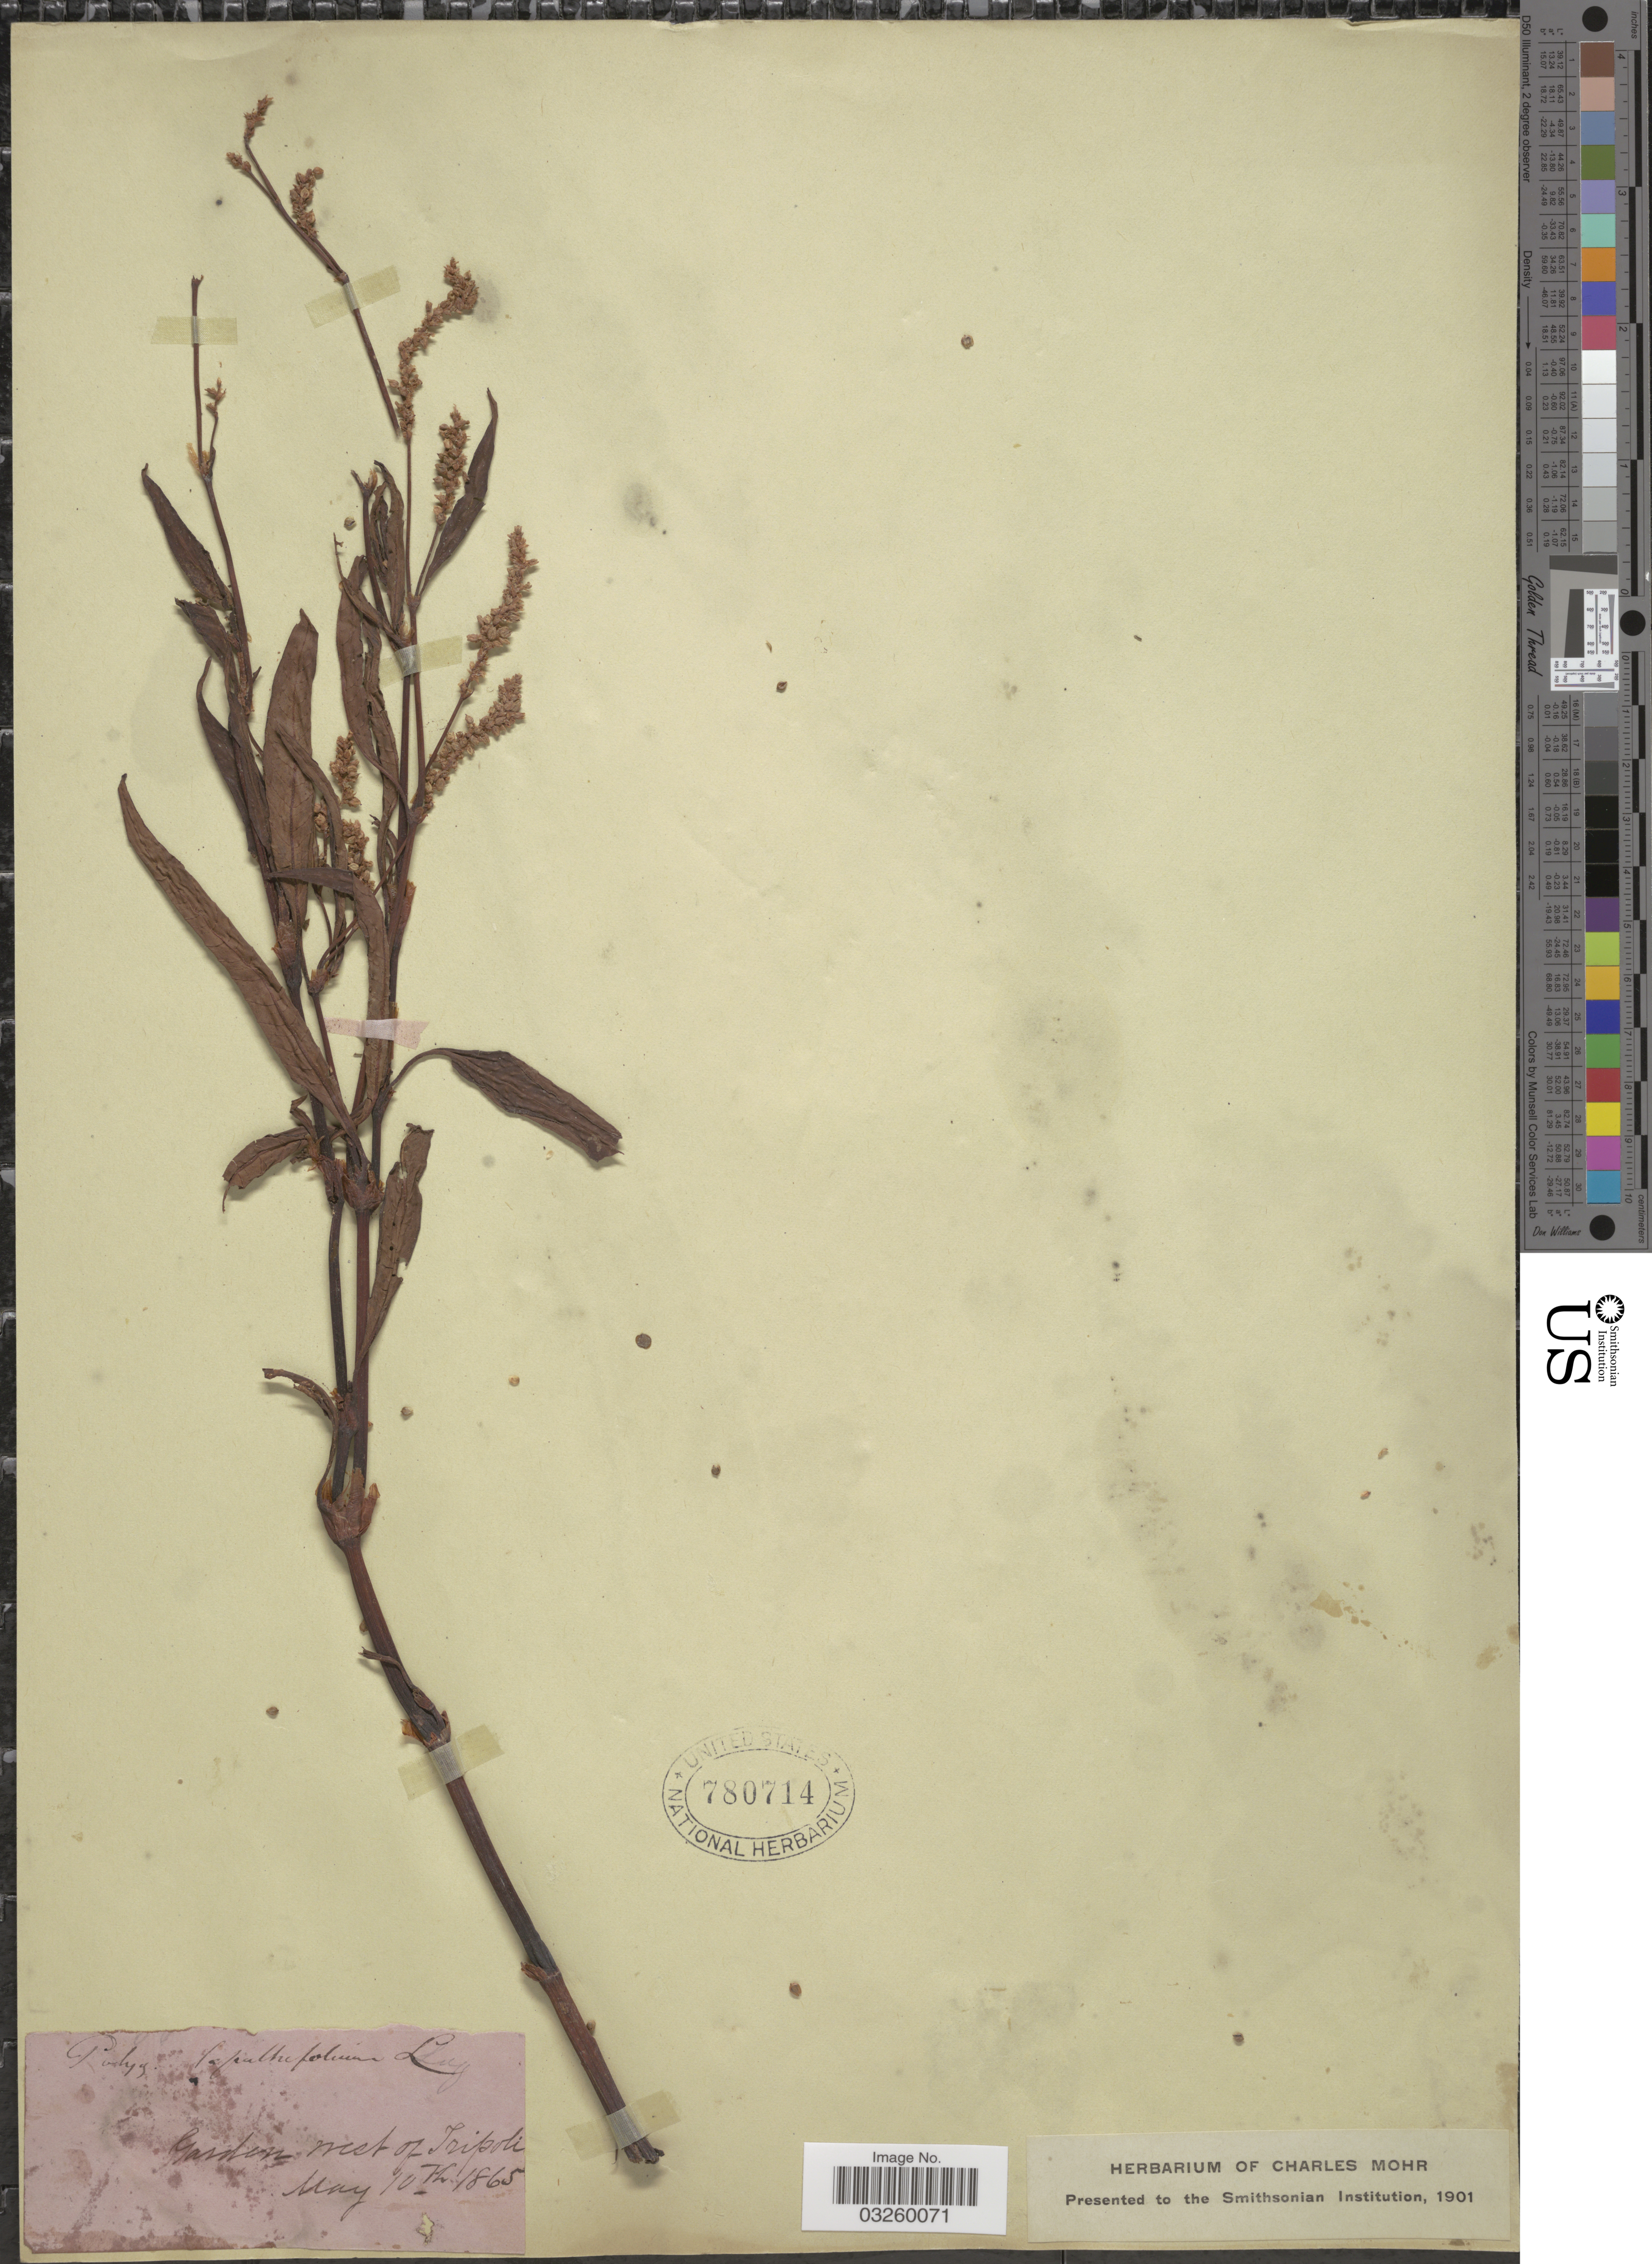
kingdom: Plantae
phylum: Tracheophyta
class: Magnoliopsida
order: Caryophyllales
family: Polygonaceae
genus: Polygonum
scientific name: Polygonum lapathifolium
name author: L.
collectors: ex herb. Charles Mohr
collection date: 1865-05-10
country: Lebanon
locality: Garden west of Tripoli.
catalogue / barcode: US 780714